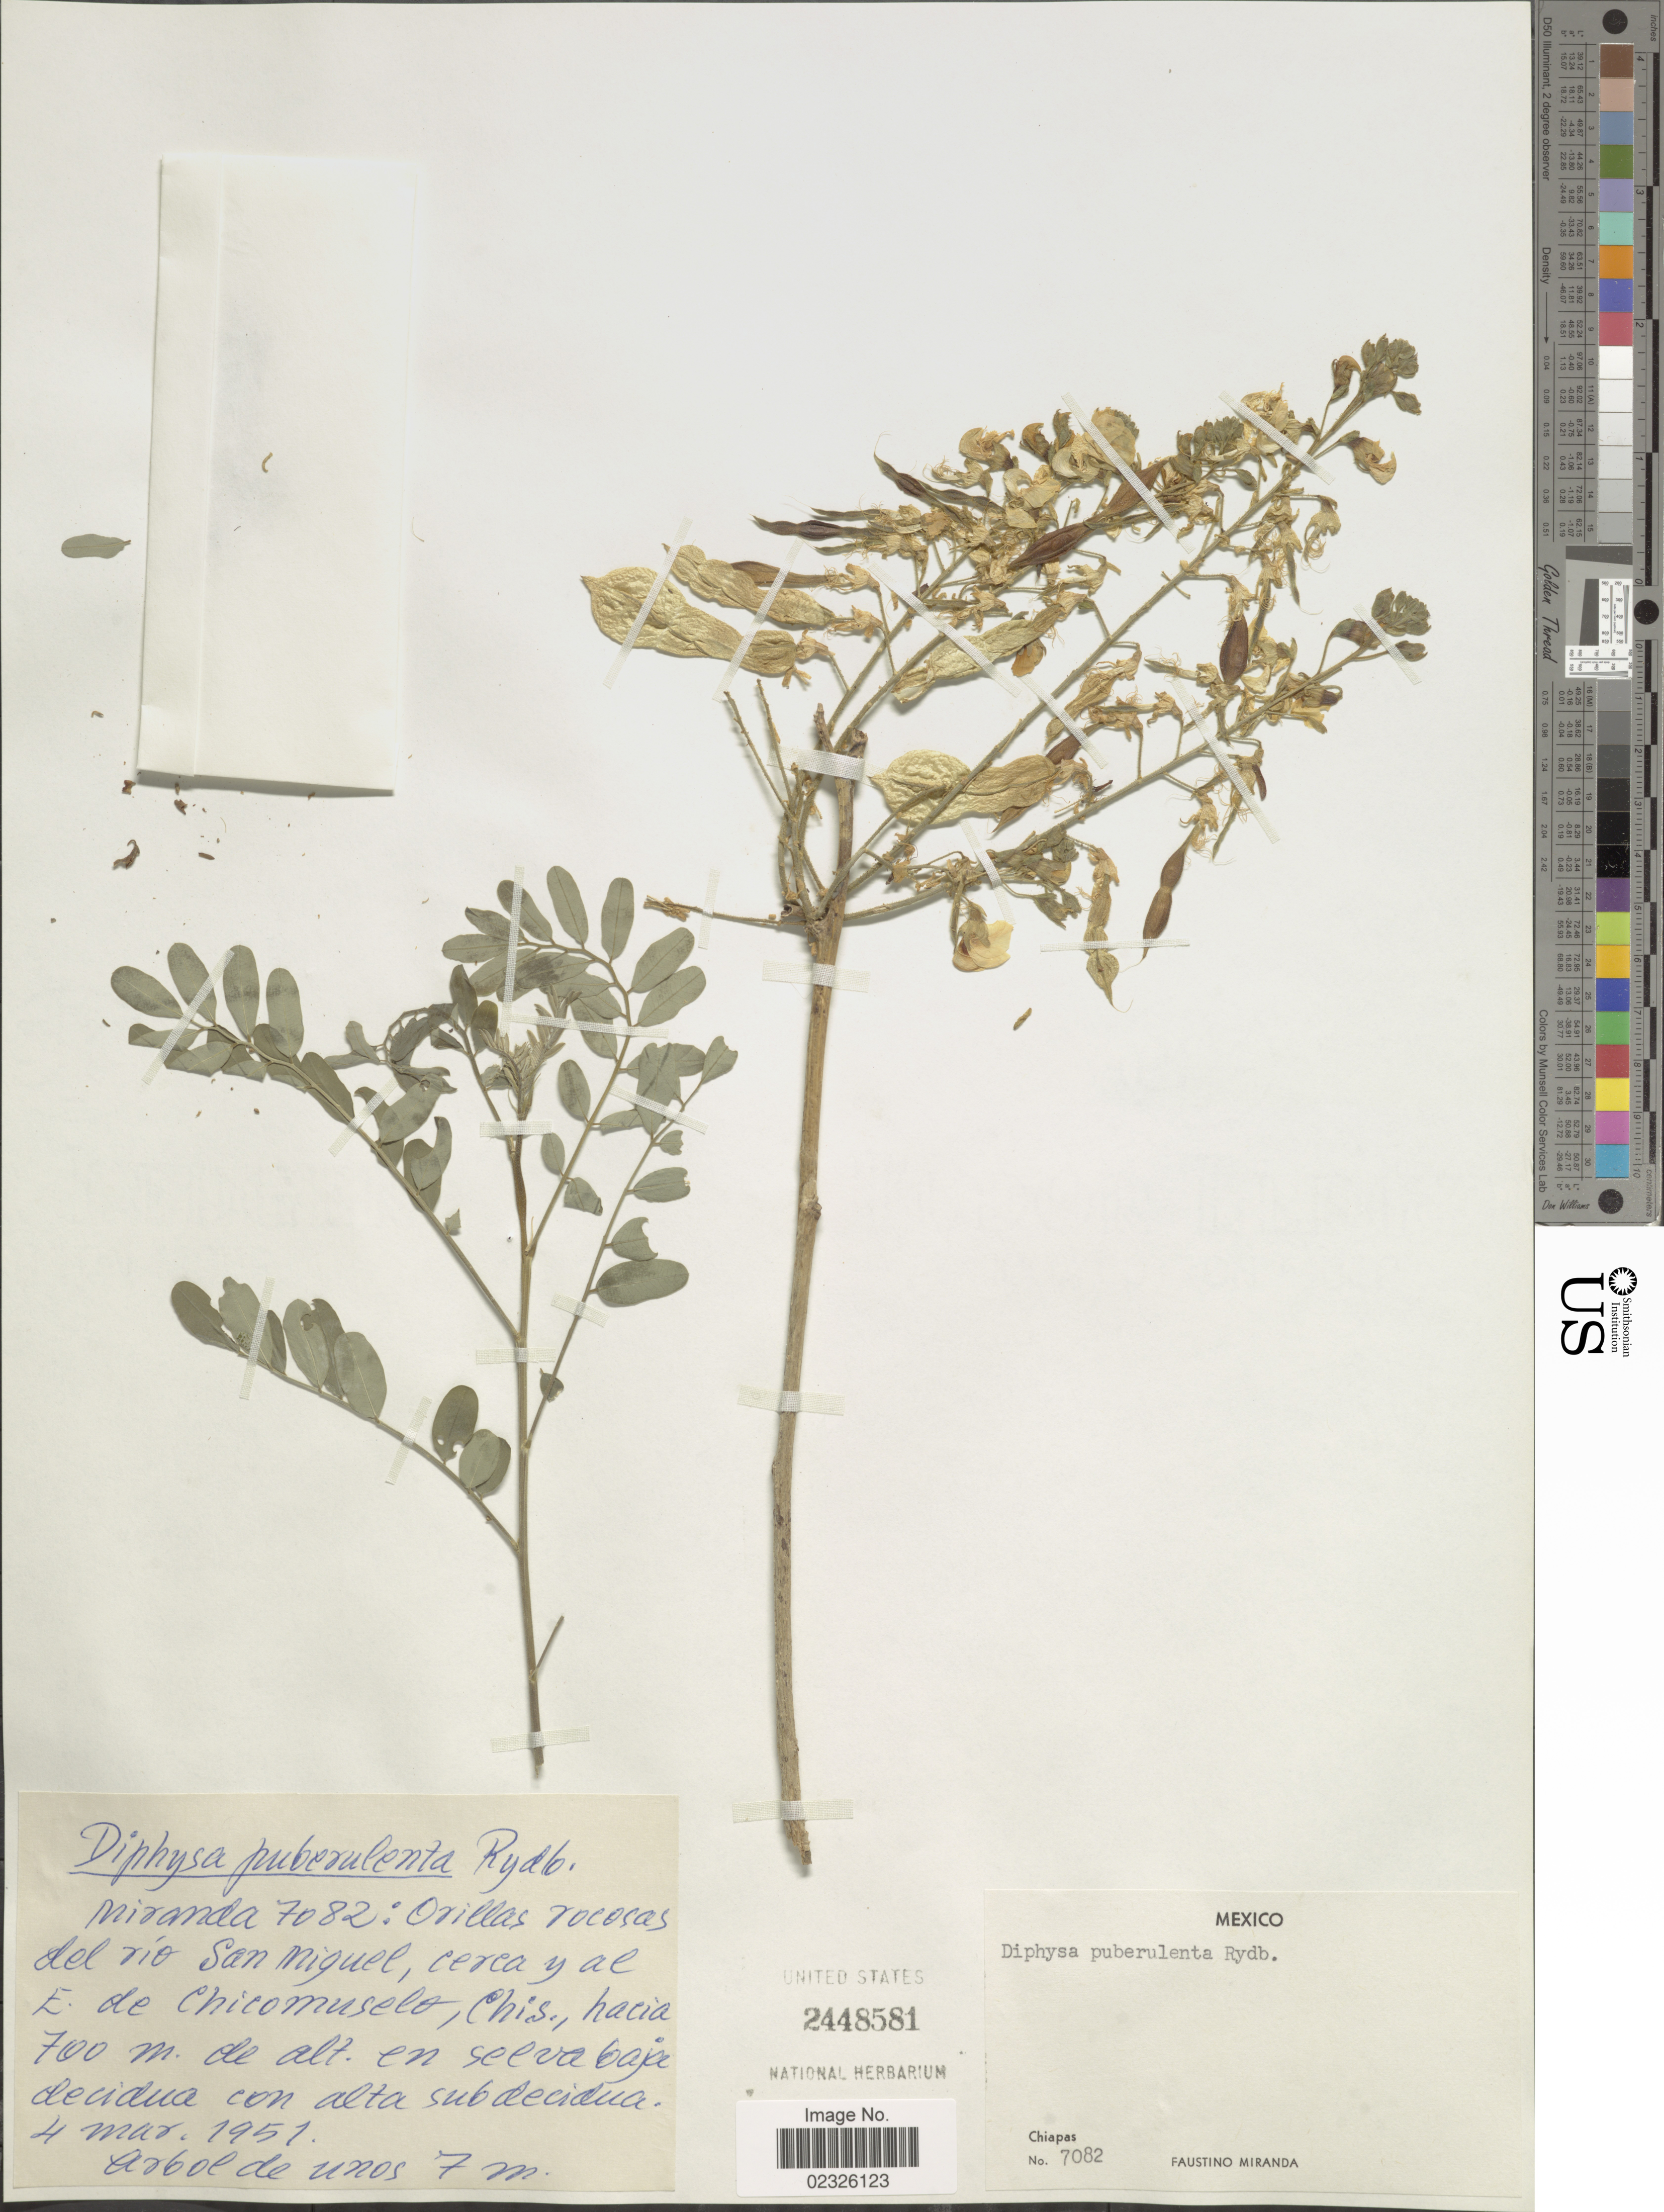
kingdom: Plantae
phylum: Tracheophyta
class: Magnoliopsida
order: Fabales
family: Fabaceae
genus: Diphysa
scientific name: Diphysa puberulenta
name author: Rydb.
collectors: F. Miranda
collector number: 7082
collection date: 1951-03-04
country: Mexico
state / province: Chiapas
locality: Orillas rocosas del rio San Miguel, cerca y al E. de Chicomuselo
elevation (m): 700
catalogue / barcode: US 2448581